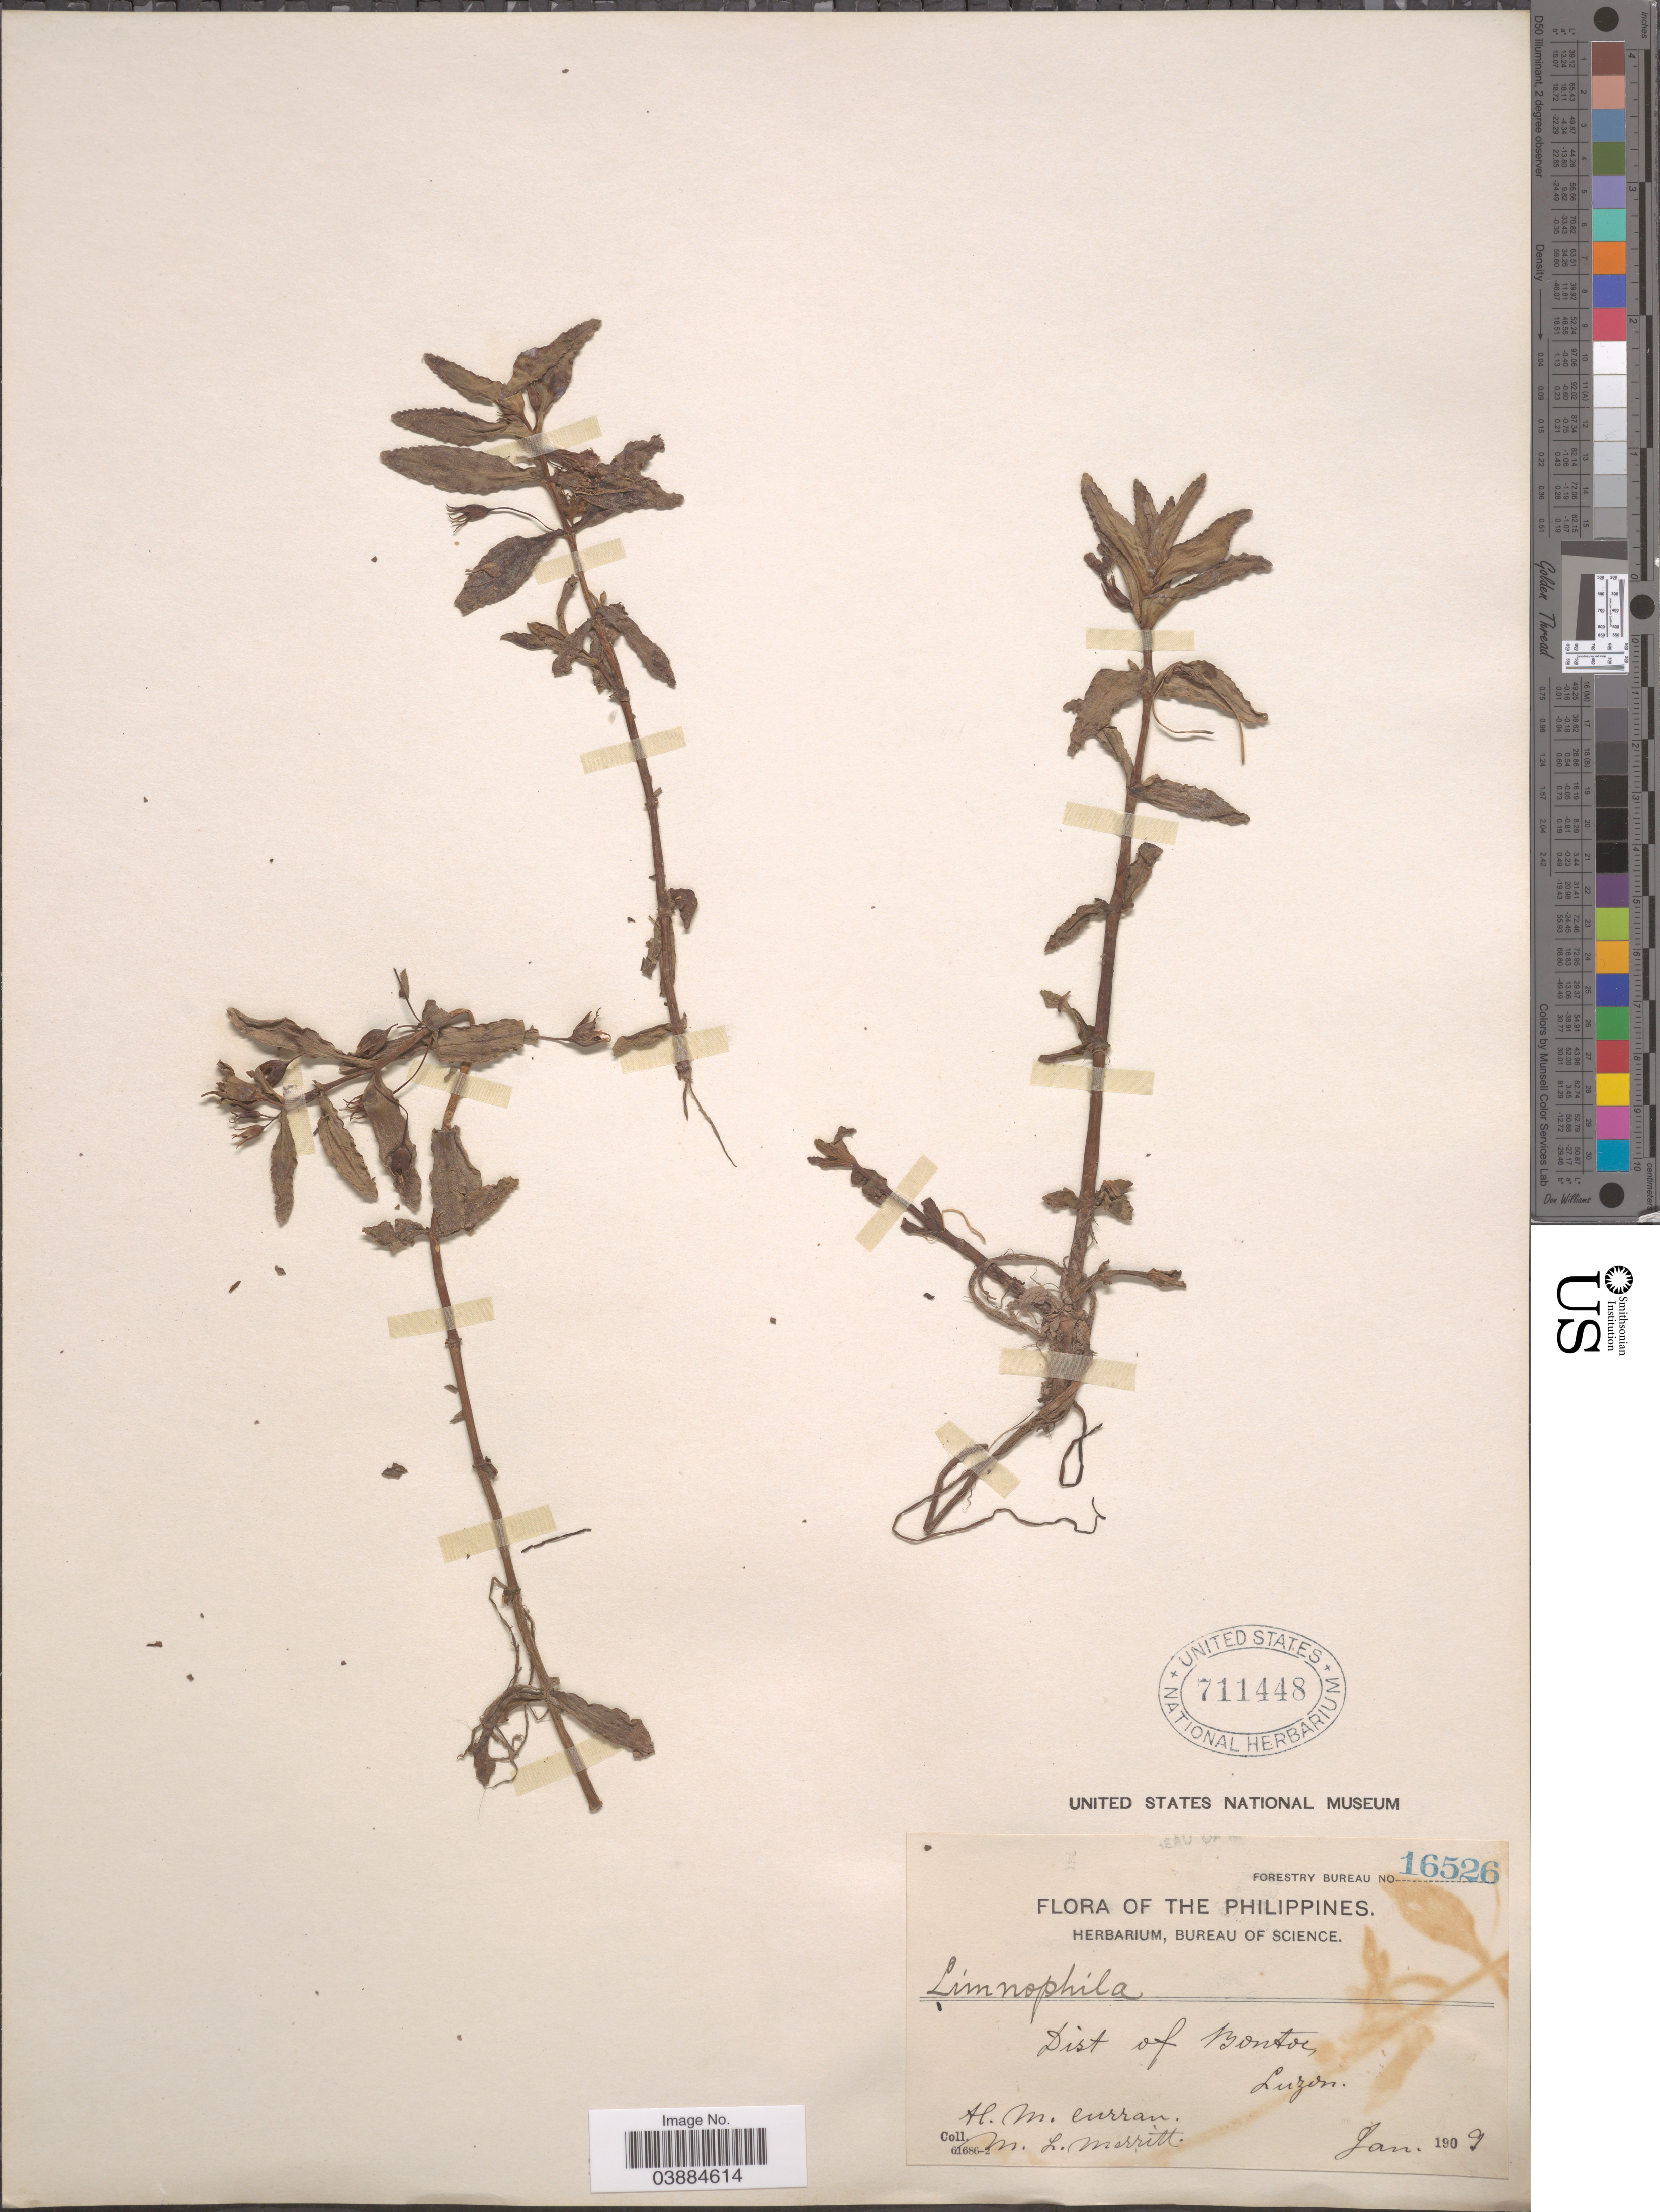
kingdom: Plantae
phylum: Tracheophyta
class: Magnoliopsida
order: Lamiales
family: Plantaginaceae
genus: Limnophila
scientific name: Limnophila sp.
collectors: H. M. Curran & M. L. Merritt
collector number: Forestry Bureau 16526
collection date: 1909-01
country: Philippines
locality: Dist of Bontoe, Luzon.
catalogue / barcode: US 711448